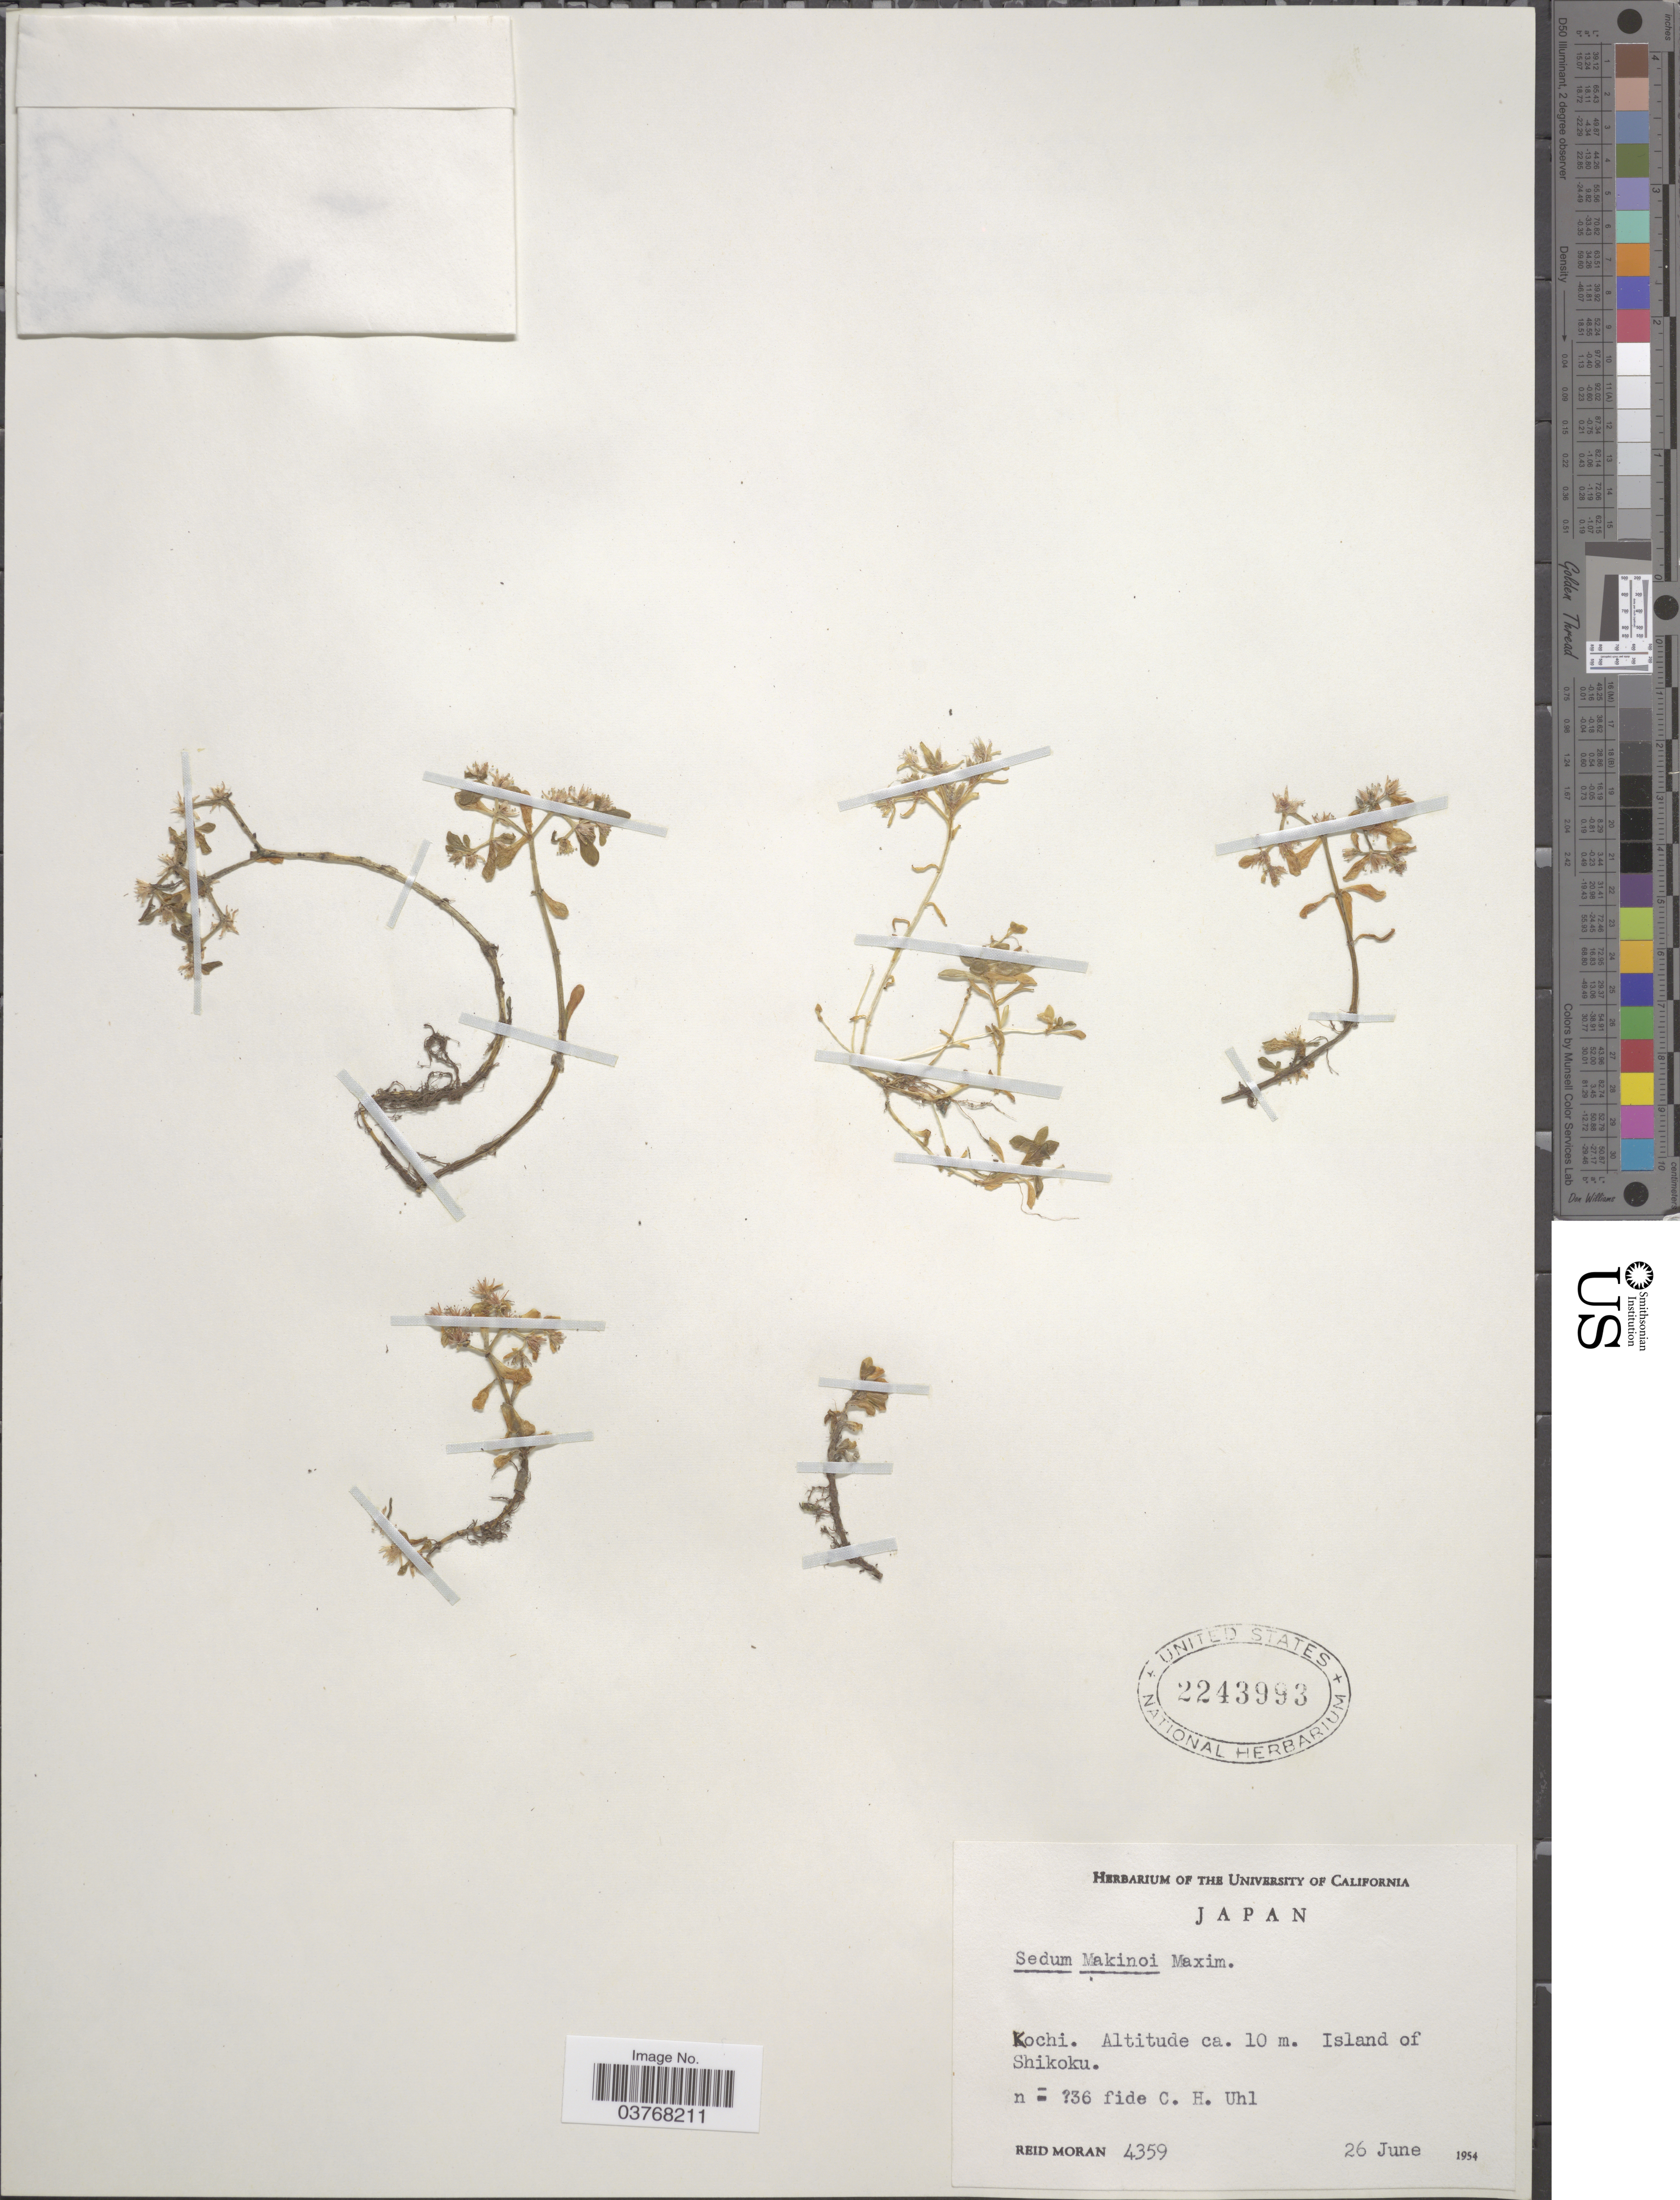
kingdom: Plantae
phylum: Tracheophyta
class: Magnoliopsida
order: Saxifragales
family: Crassulaceae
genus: Sedum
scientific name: Sedum makinoi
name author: Maxim.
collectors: R. Moran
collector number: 4359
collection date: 1954-06-26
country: Japan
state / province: Koti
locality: Kochi. Island of Shikoku.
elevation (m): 10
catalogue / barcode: US 2243993